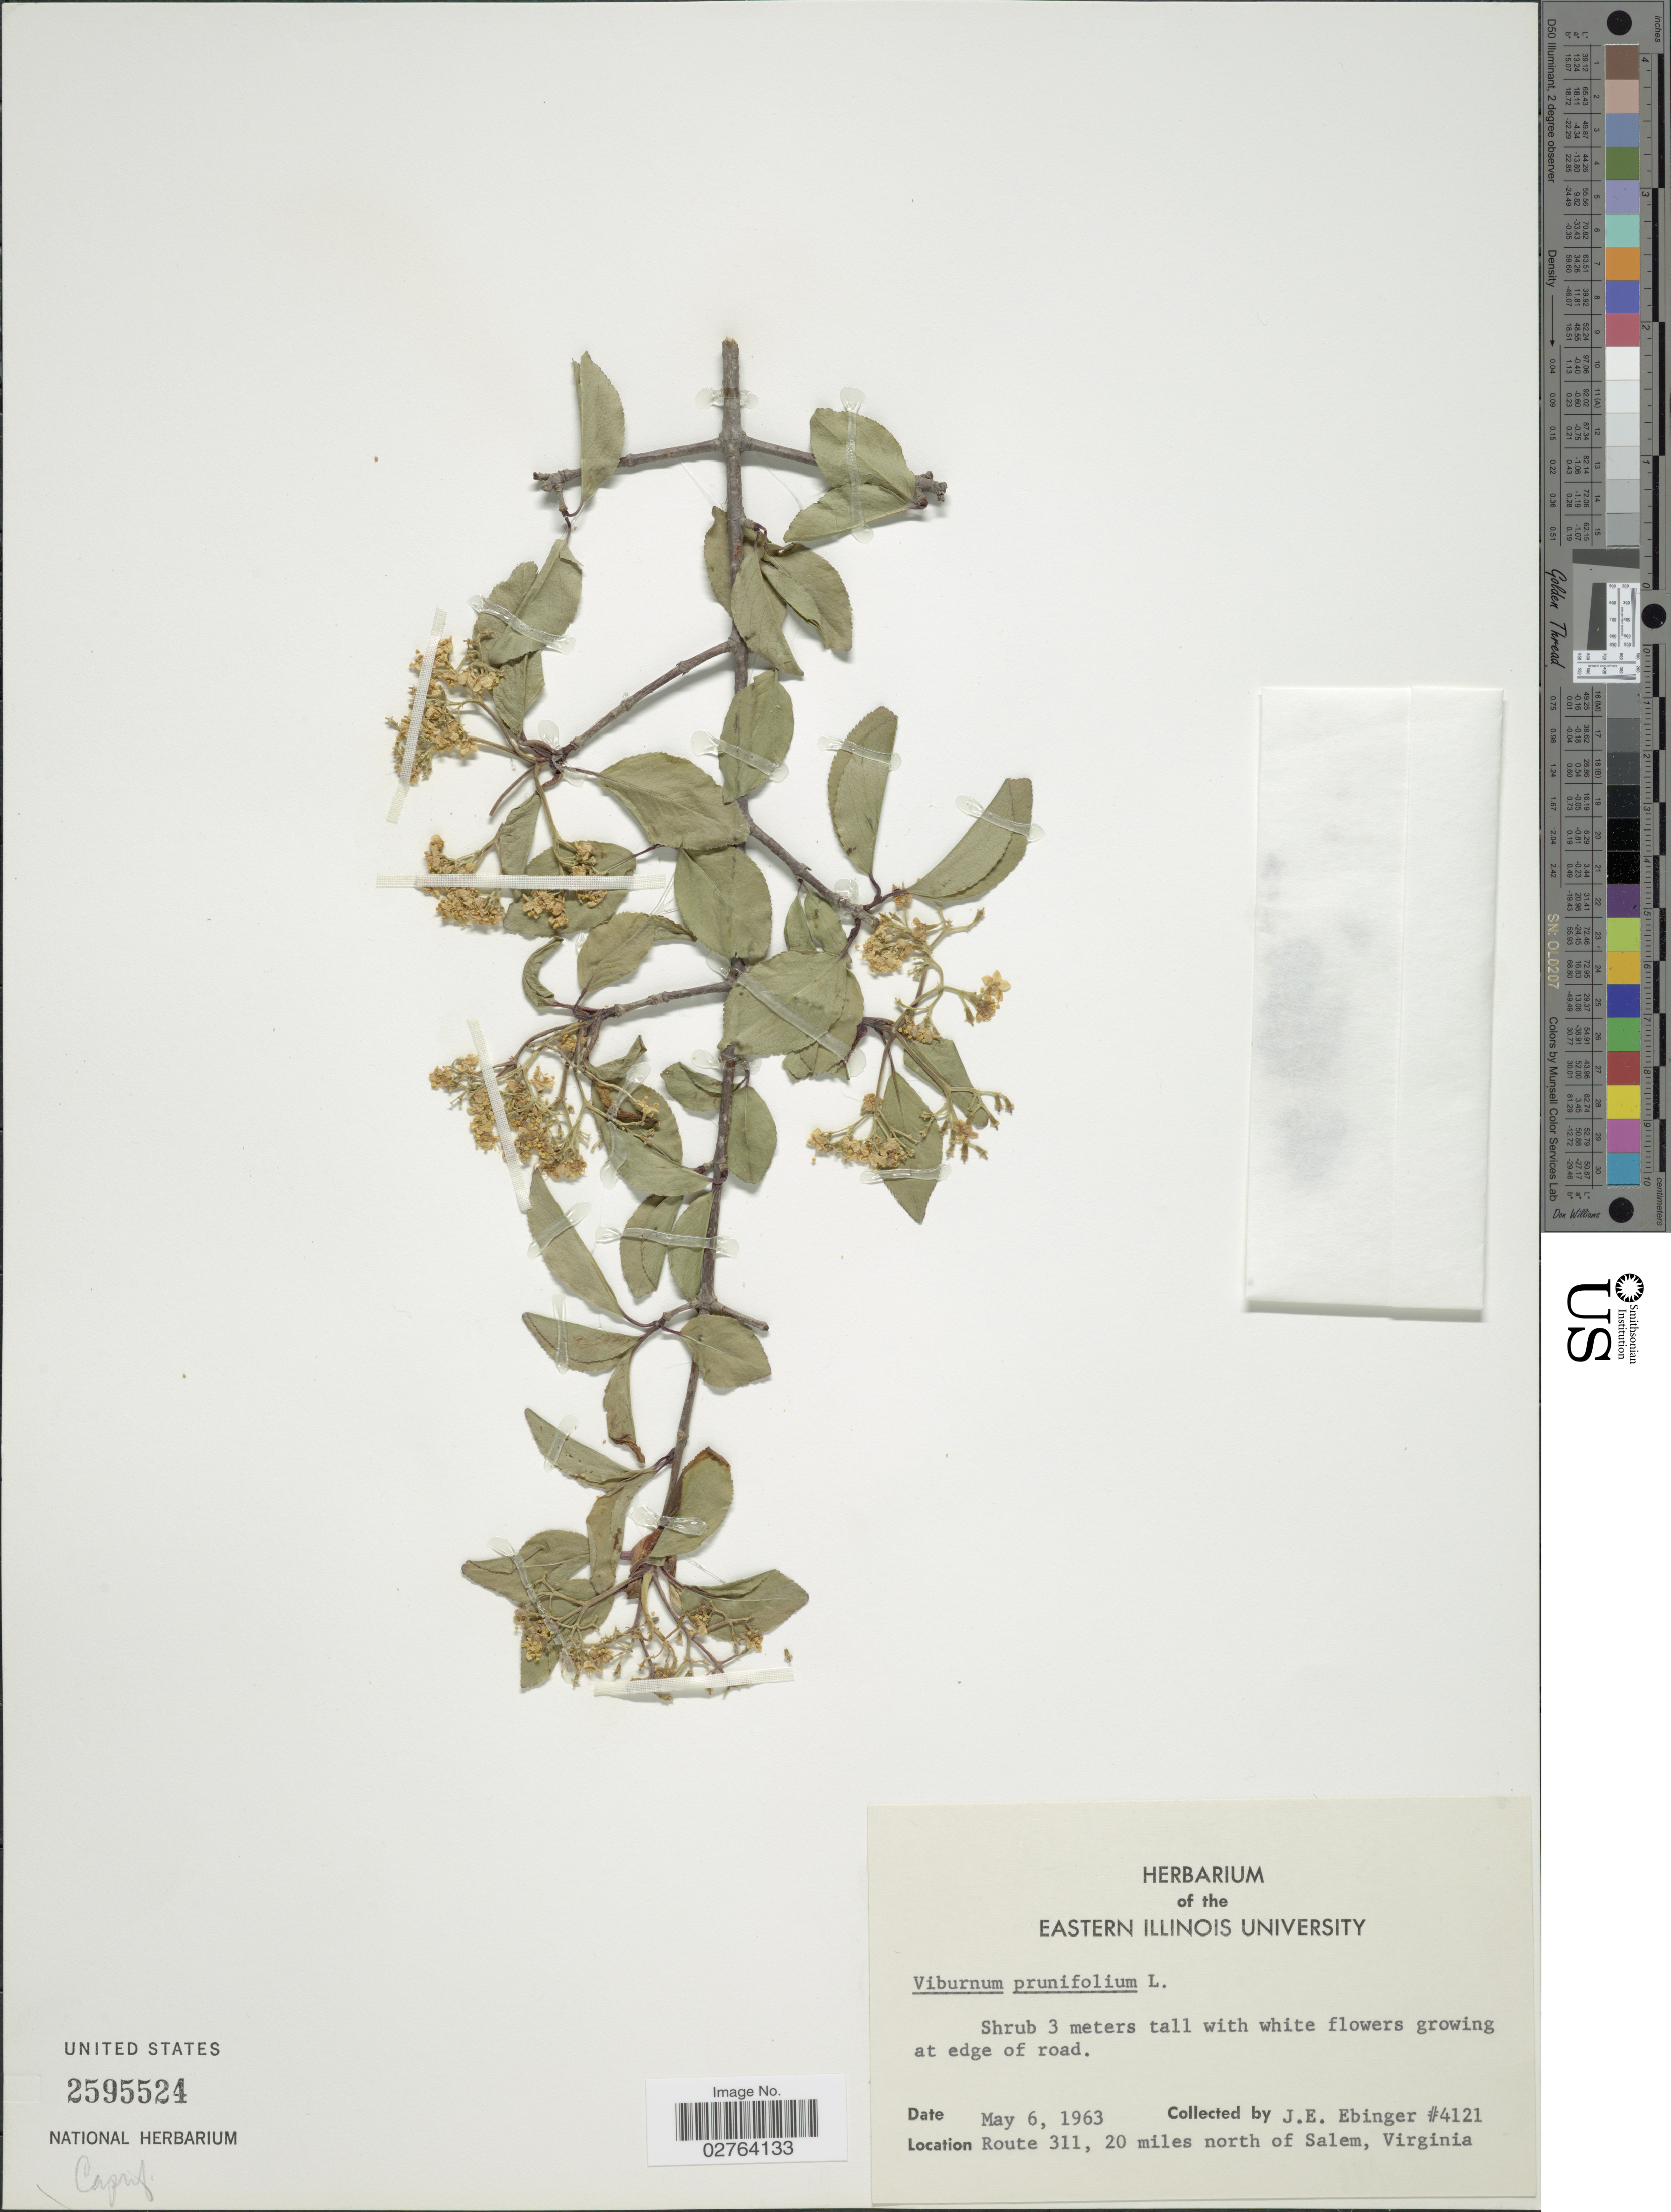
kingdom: Plantae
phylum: Tracheophyta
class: Magnoliopsida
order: Dipsacales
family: Viburnaceae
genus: Viburnum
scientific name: Viburnum prunifolium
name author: L.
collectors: J. Ebinger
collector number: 4121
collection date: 1963-05-06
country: United States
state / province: Virginia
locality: Route 311, 20 miles north of Salem.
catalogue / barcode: US 2595524